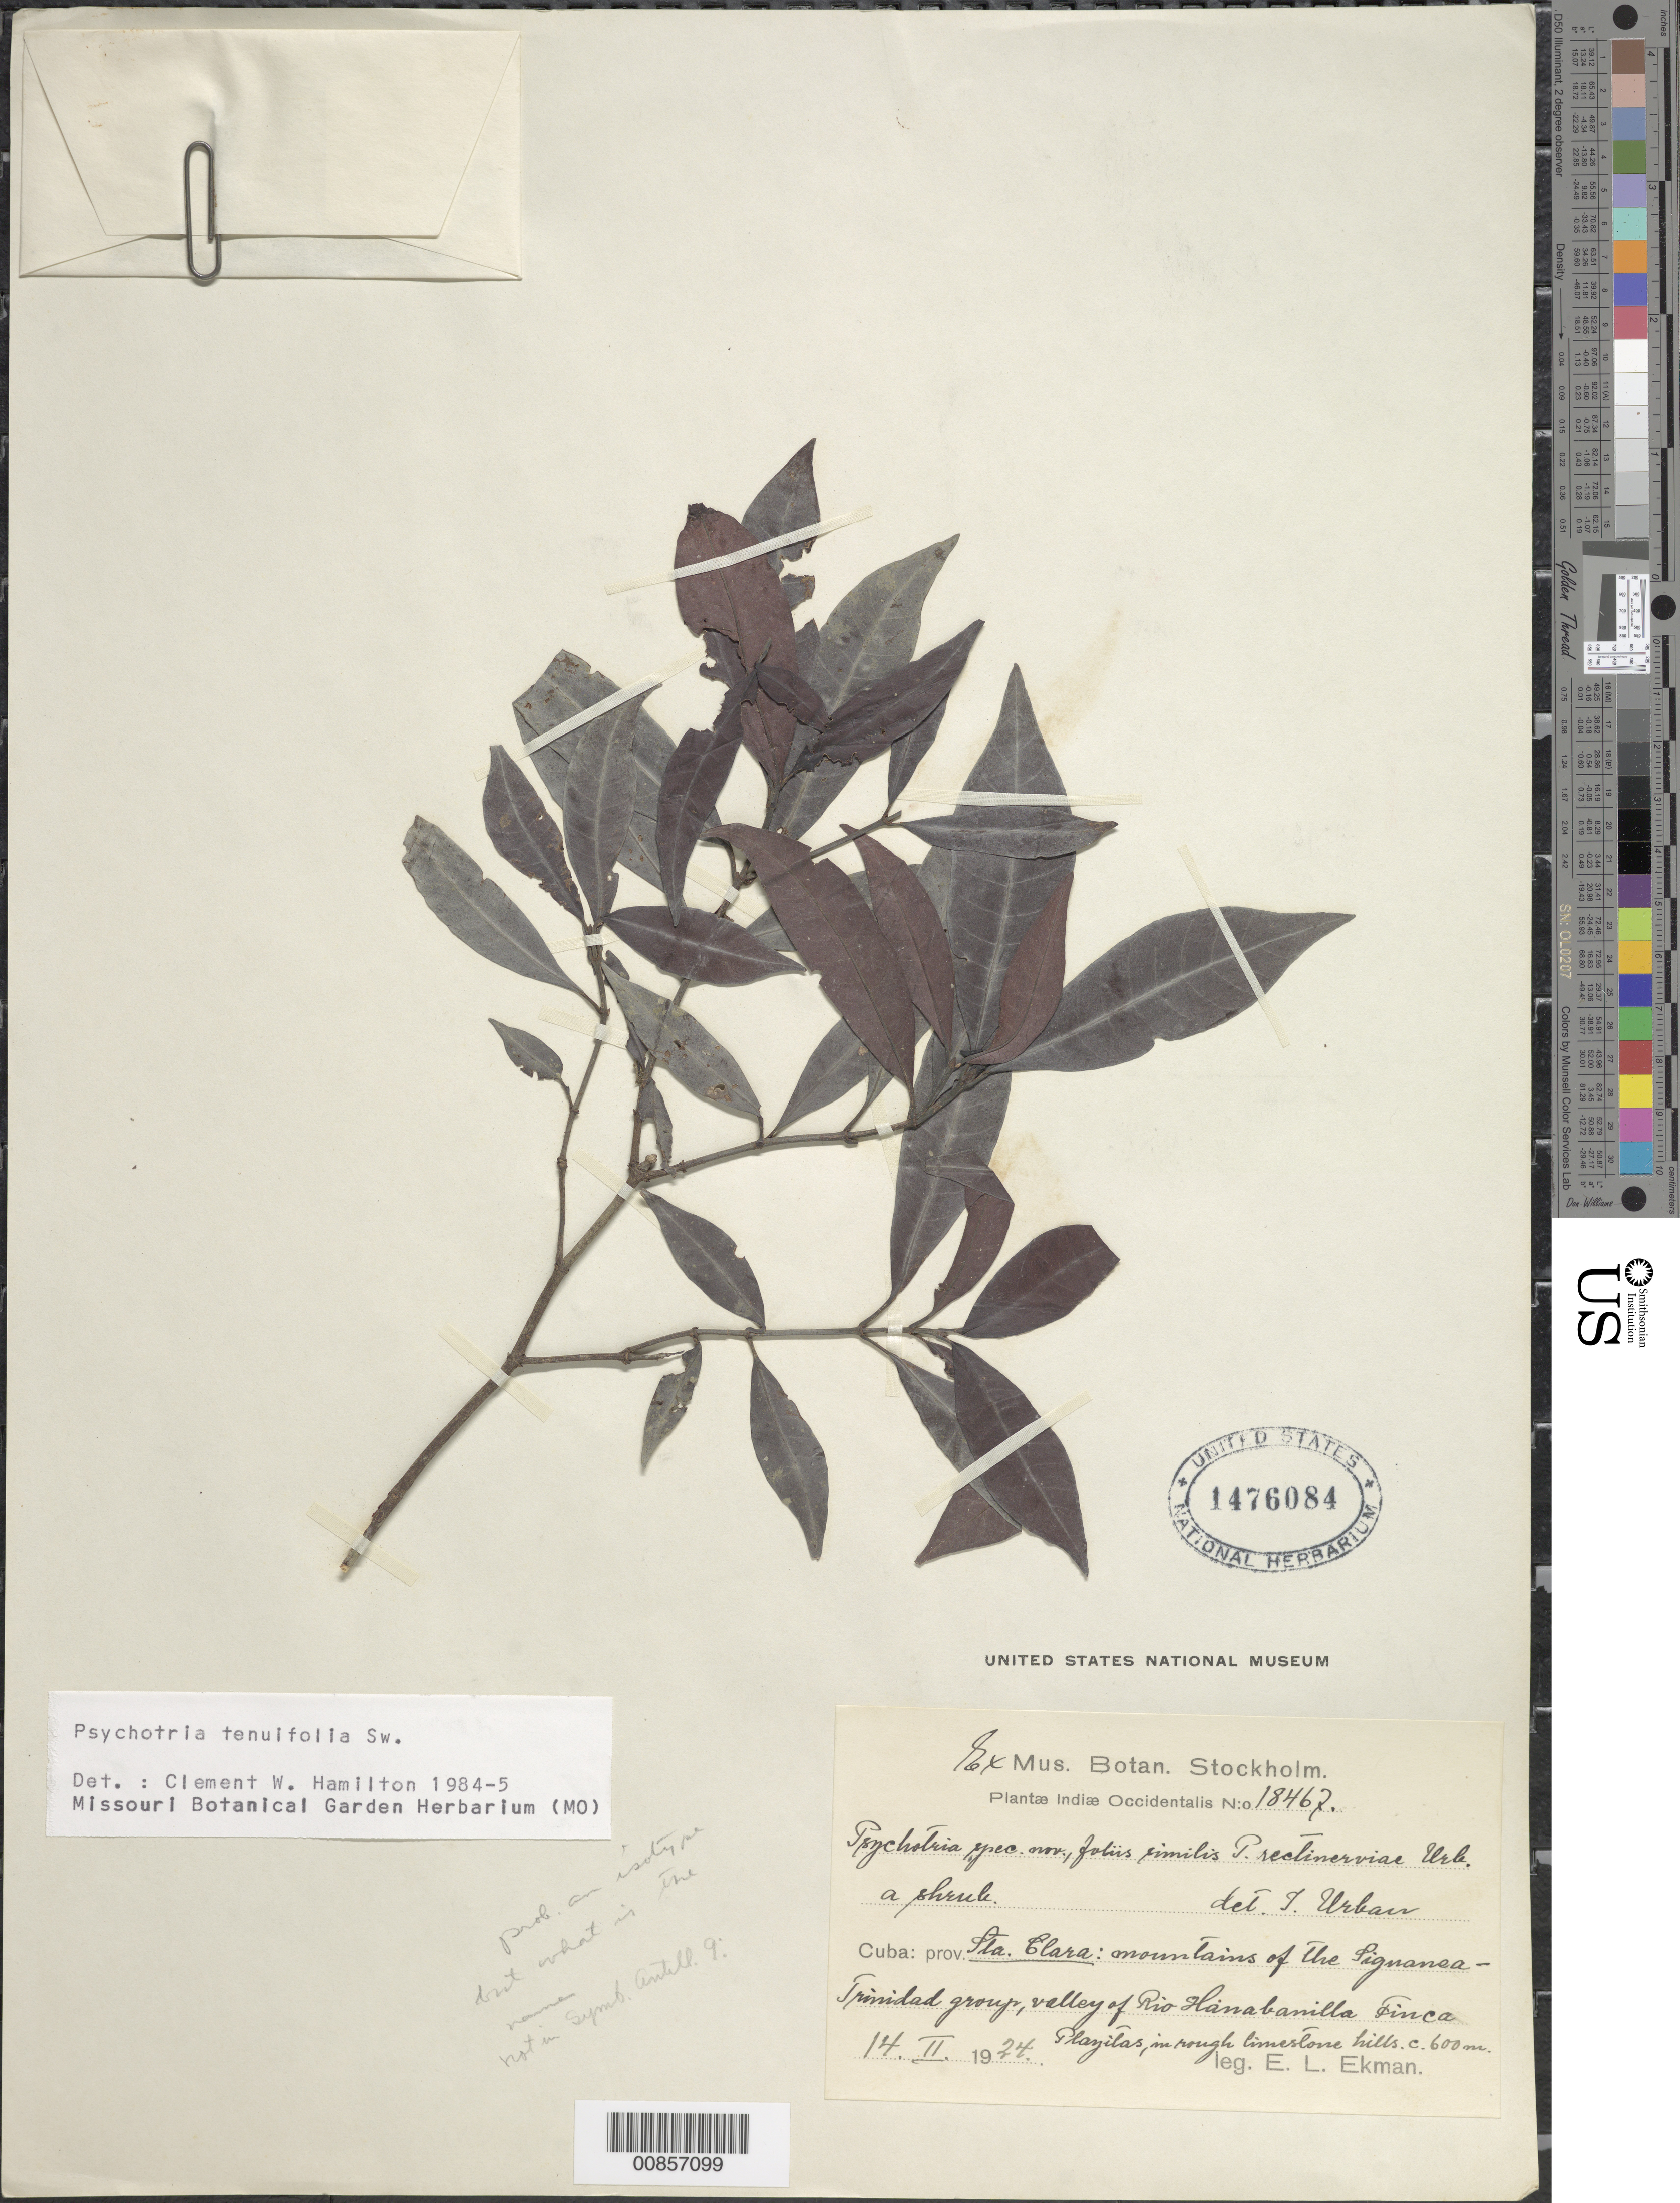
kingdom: Plantae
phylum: Tracheophyta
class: Magnoliopsida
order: Gentianales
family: Rubiaceae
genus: Psychotria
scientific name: Psychotria tenuifolia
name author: Sw.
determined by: Hamilton, C. W.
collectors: E. L. Ekman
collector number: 18467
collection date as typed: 14 Feb 1924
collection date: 1924-02-14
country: Cuba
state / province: Las Villas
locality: Mountains of the Siguanea- Trinidad group, valley of Rio Hanabanilla. Finca Playitas.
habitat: In rough limestone hills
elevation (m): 600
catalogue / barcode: US 1476084